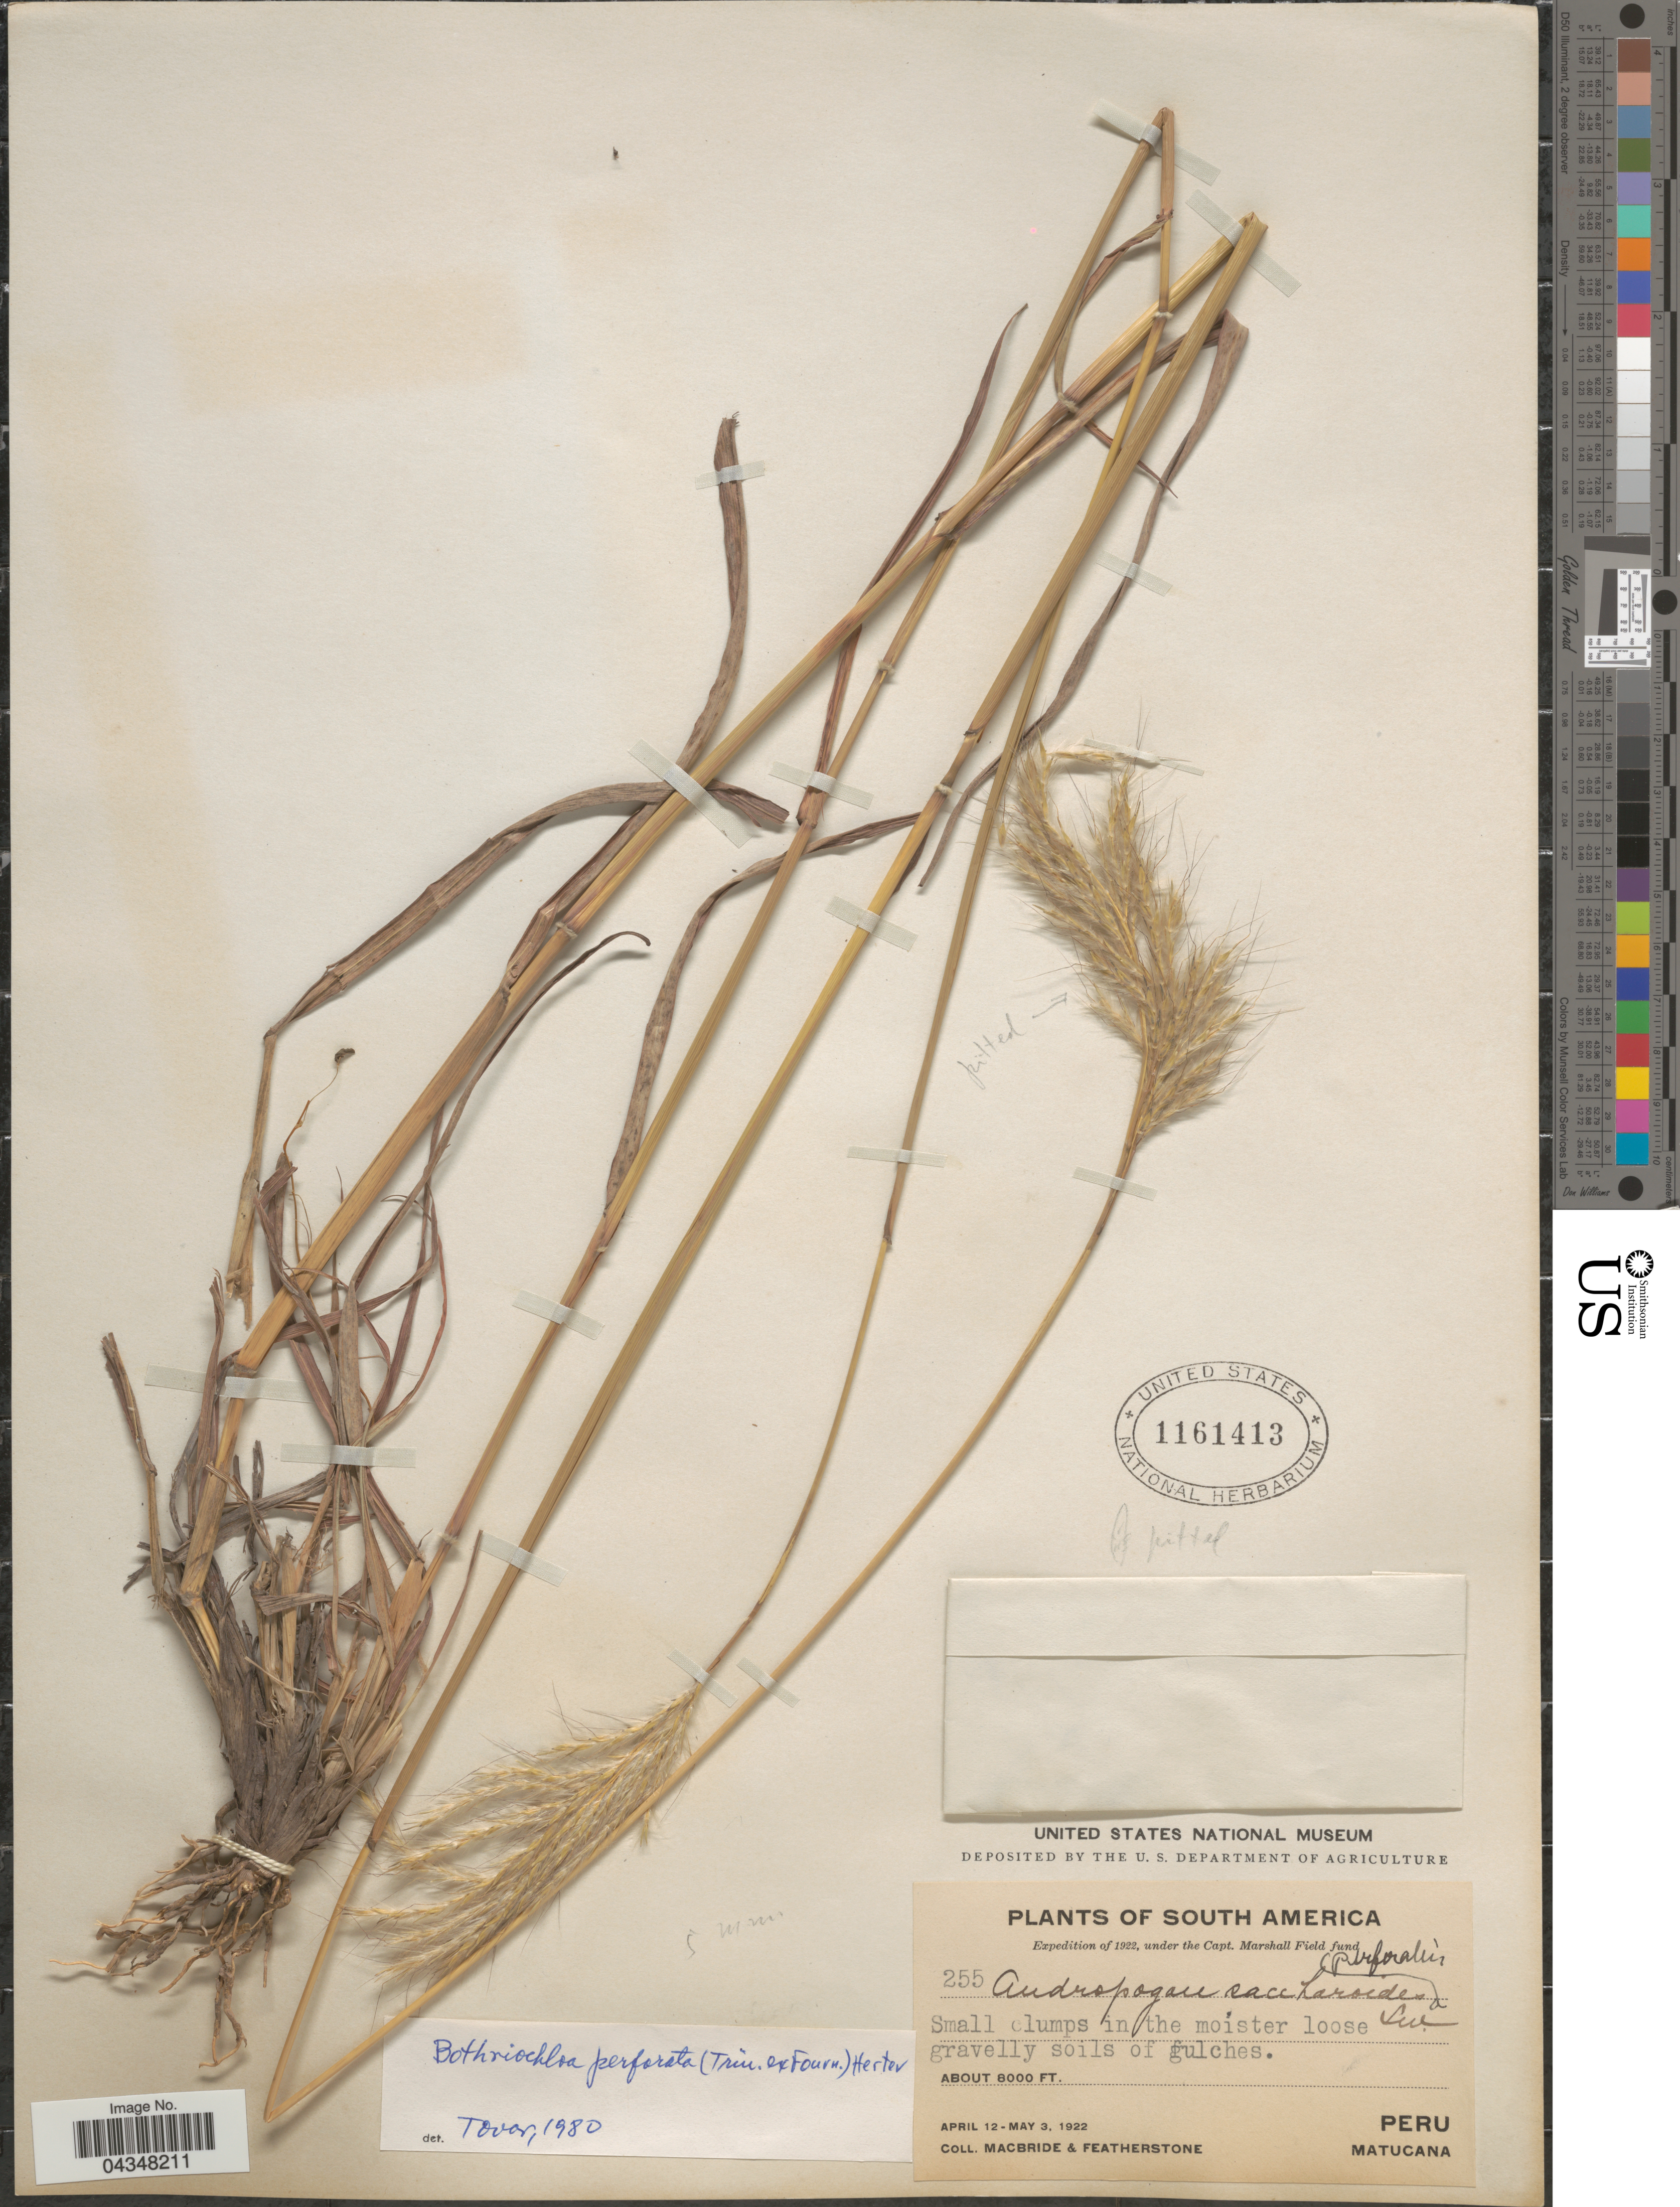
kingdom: Plantae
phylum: Tracheophyta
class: Liliopsida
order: Poales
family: Poaceae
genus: Bothriochloa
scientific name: Bothriochloa perforata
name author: (Trin. ex E. Fourn.) Herter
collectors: Macbride, -- & -. Featherstone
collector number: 255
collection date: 1922-04-12/1922-05-03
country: Peru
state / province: Lima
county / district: Huarochirí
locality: Expedition of 1922. Matucana.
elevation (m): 2438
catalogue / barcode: US 1161413